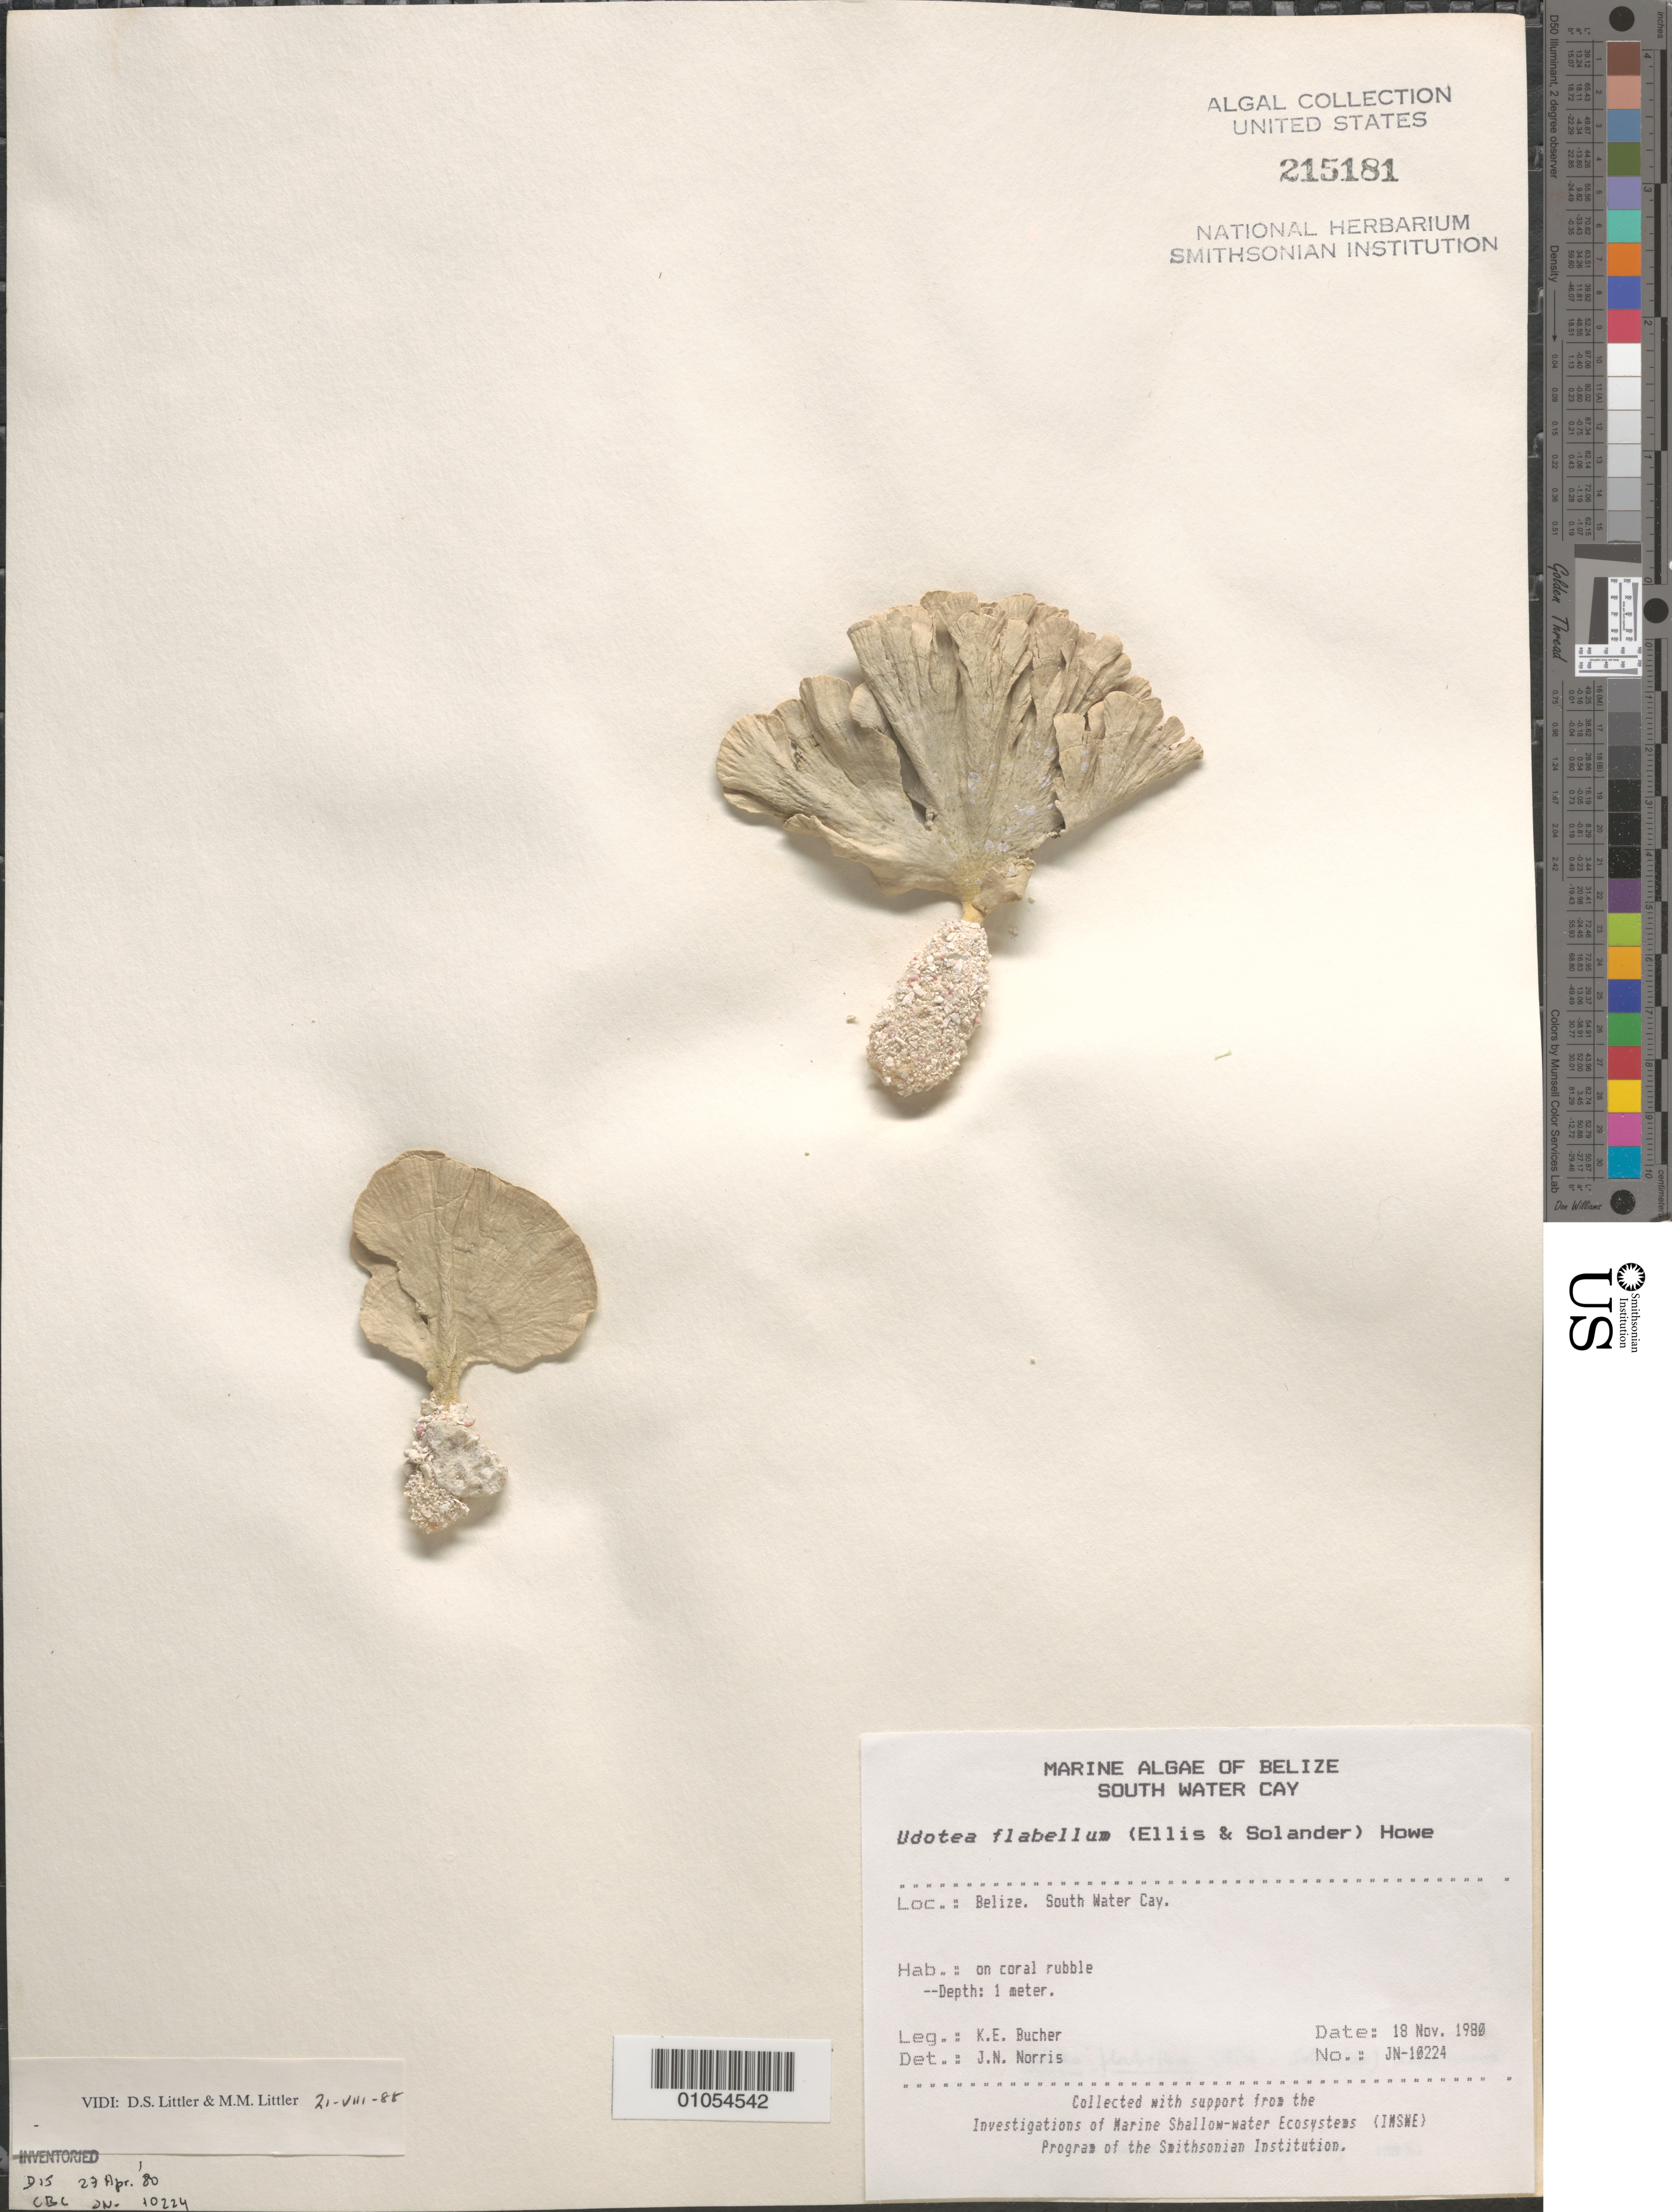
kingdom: Plantae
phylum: Chlorophyta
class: Ulvophyceae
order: Bryopsidales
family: Udoteaceae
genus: Udotea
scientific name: Udotea flabellum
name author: (J. Ellis & Sol.) M. Howe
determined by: Norris, James N.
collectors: K. E. Bucher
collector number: JN-10224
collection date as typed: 18 Nov 1980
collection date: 1980-11-18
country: Belize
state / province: Stann Creek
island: South Water Cay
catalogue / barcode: US 215181